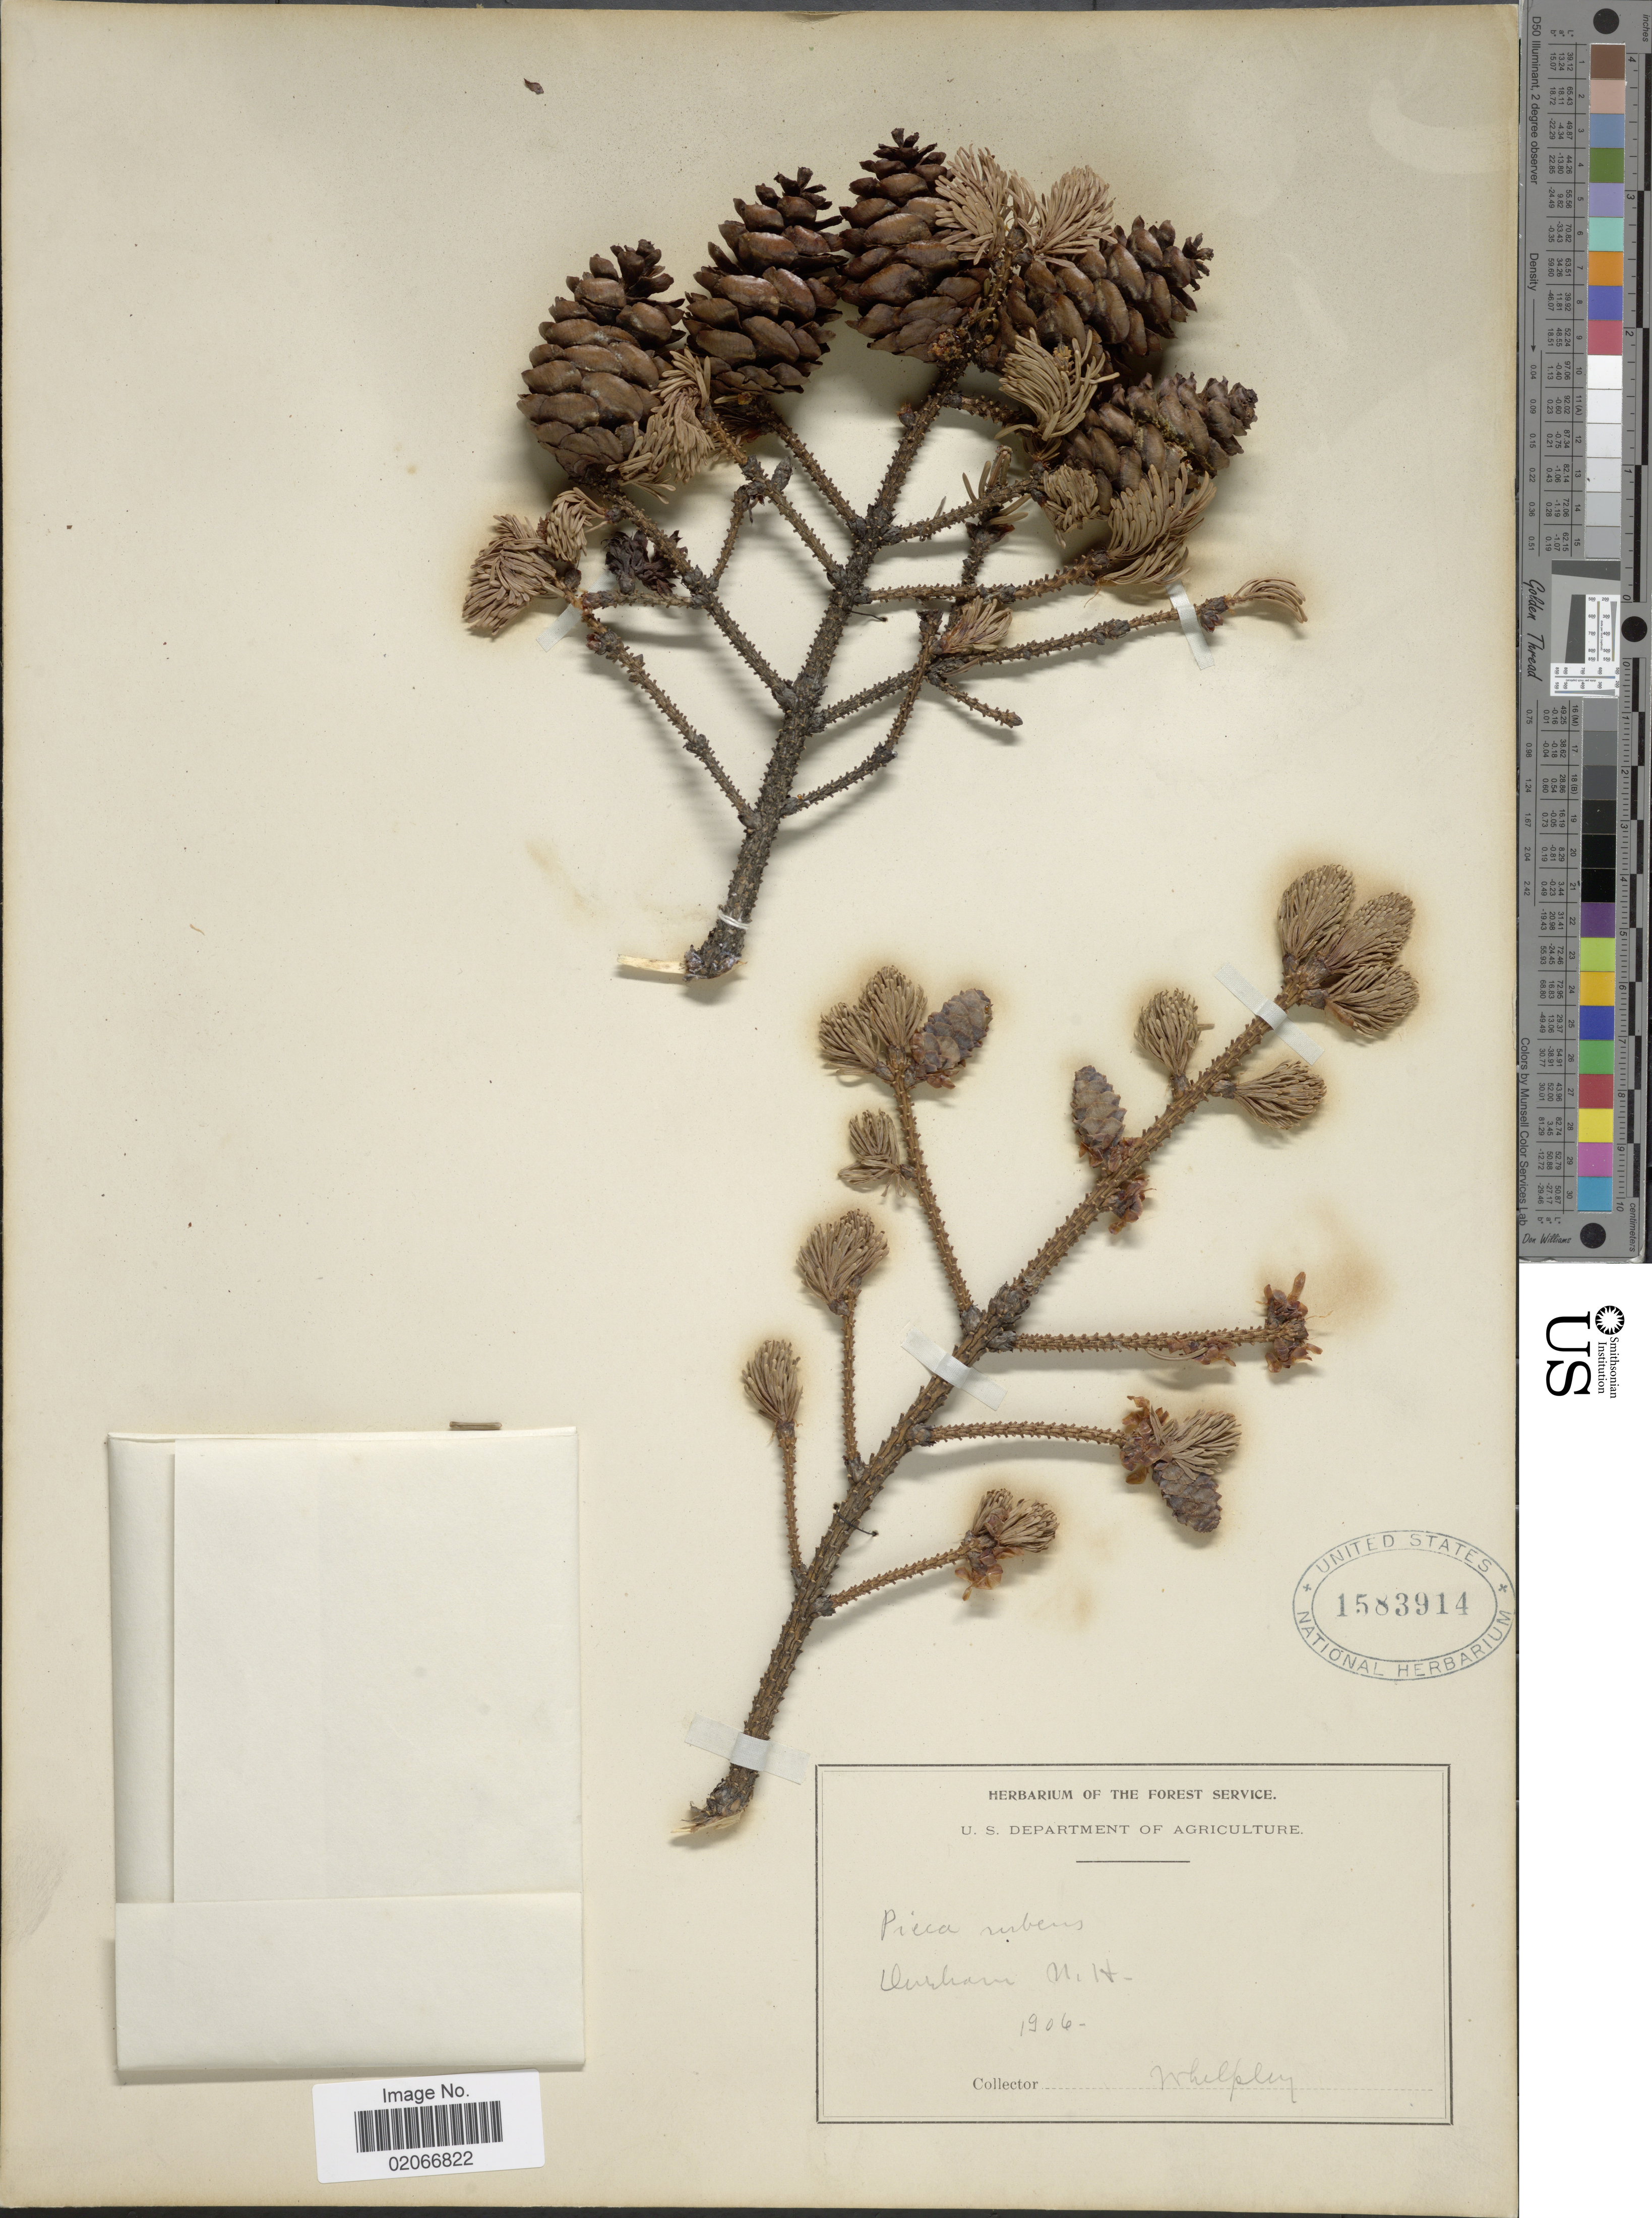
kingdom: Plantae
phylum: Tracheophyta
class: Pinopsida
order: Pinales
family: Pinaceae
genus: Picea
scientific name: Picea rubens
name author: Sarg.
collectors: Whelpley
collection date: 1906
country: United States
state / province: New Hampshire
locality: Durham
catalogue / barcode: US 1583914